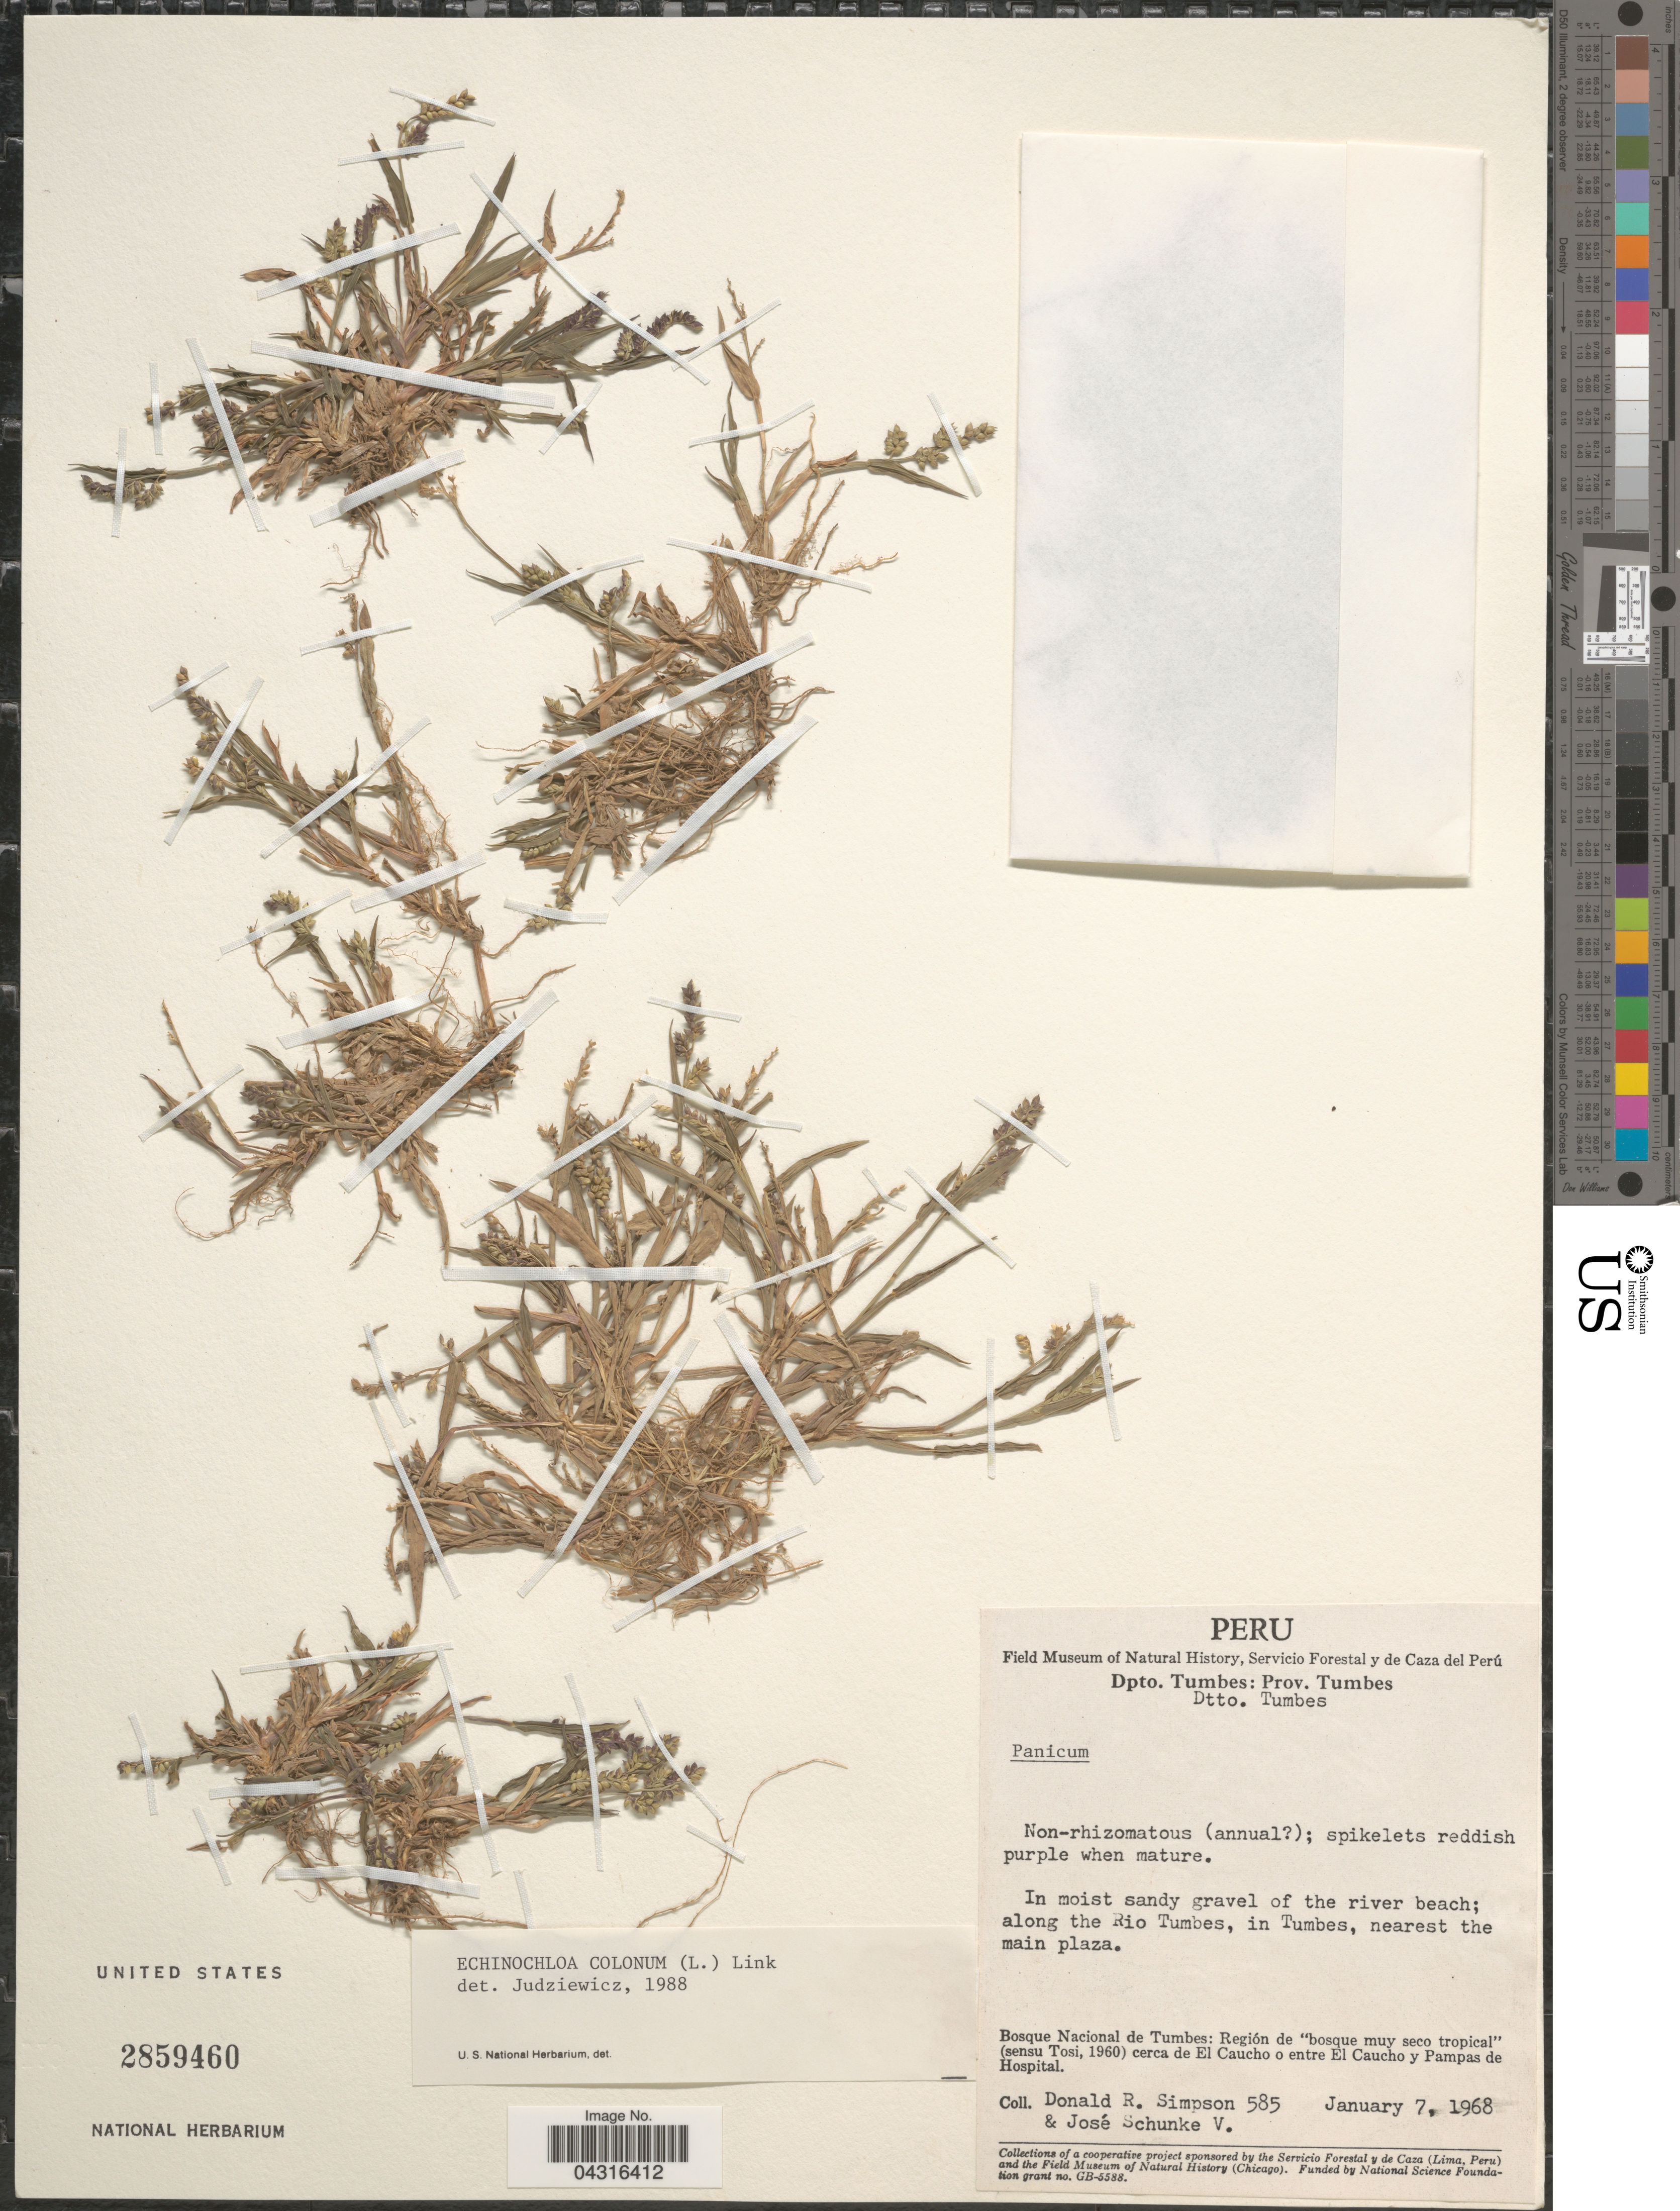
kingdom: Plantae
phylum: Tracheophyta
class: Liliopsida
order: Poales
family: Poaceae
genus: Echinochloa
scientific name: Echinochloa colona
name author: (L.) Link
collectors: D. R. Simpson & J. Schunke Vigo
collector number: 585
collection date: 1968-01-07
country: Peru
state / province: Tumbes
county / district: Tumbes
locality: Dpto. Tumbes: Prov. Tumbes. Dtto. Tumbes. Along the Rio Tumbes, in Tumbes, nearest the main plaza. Bosque Nacional de Tumbes: Región de "bosque muy seco tropical" (sensu Tosi, 1960) cerca de El Caucho o entre El Caucho y Pampas de Hospital.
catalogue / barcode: US 2859460